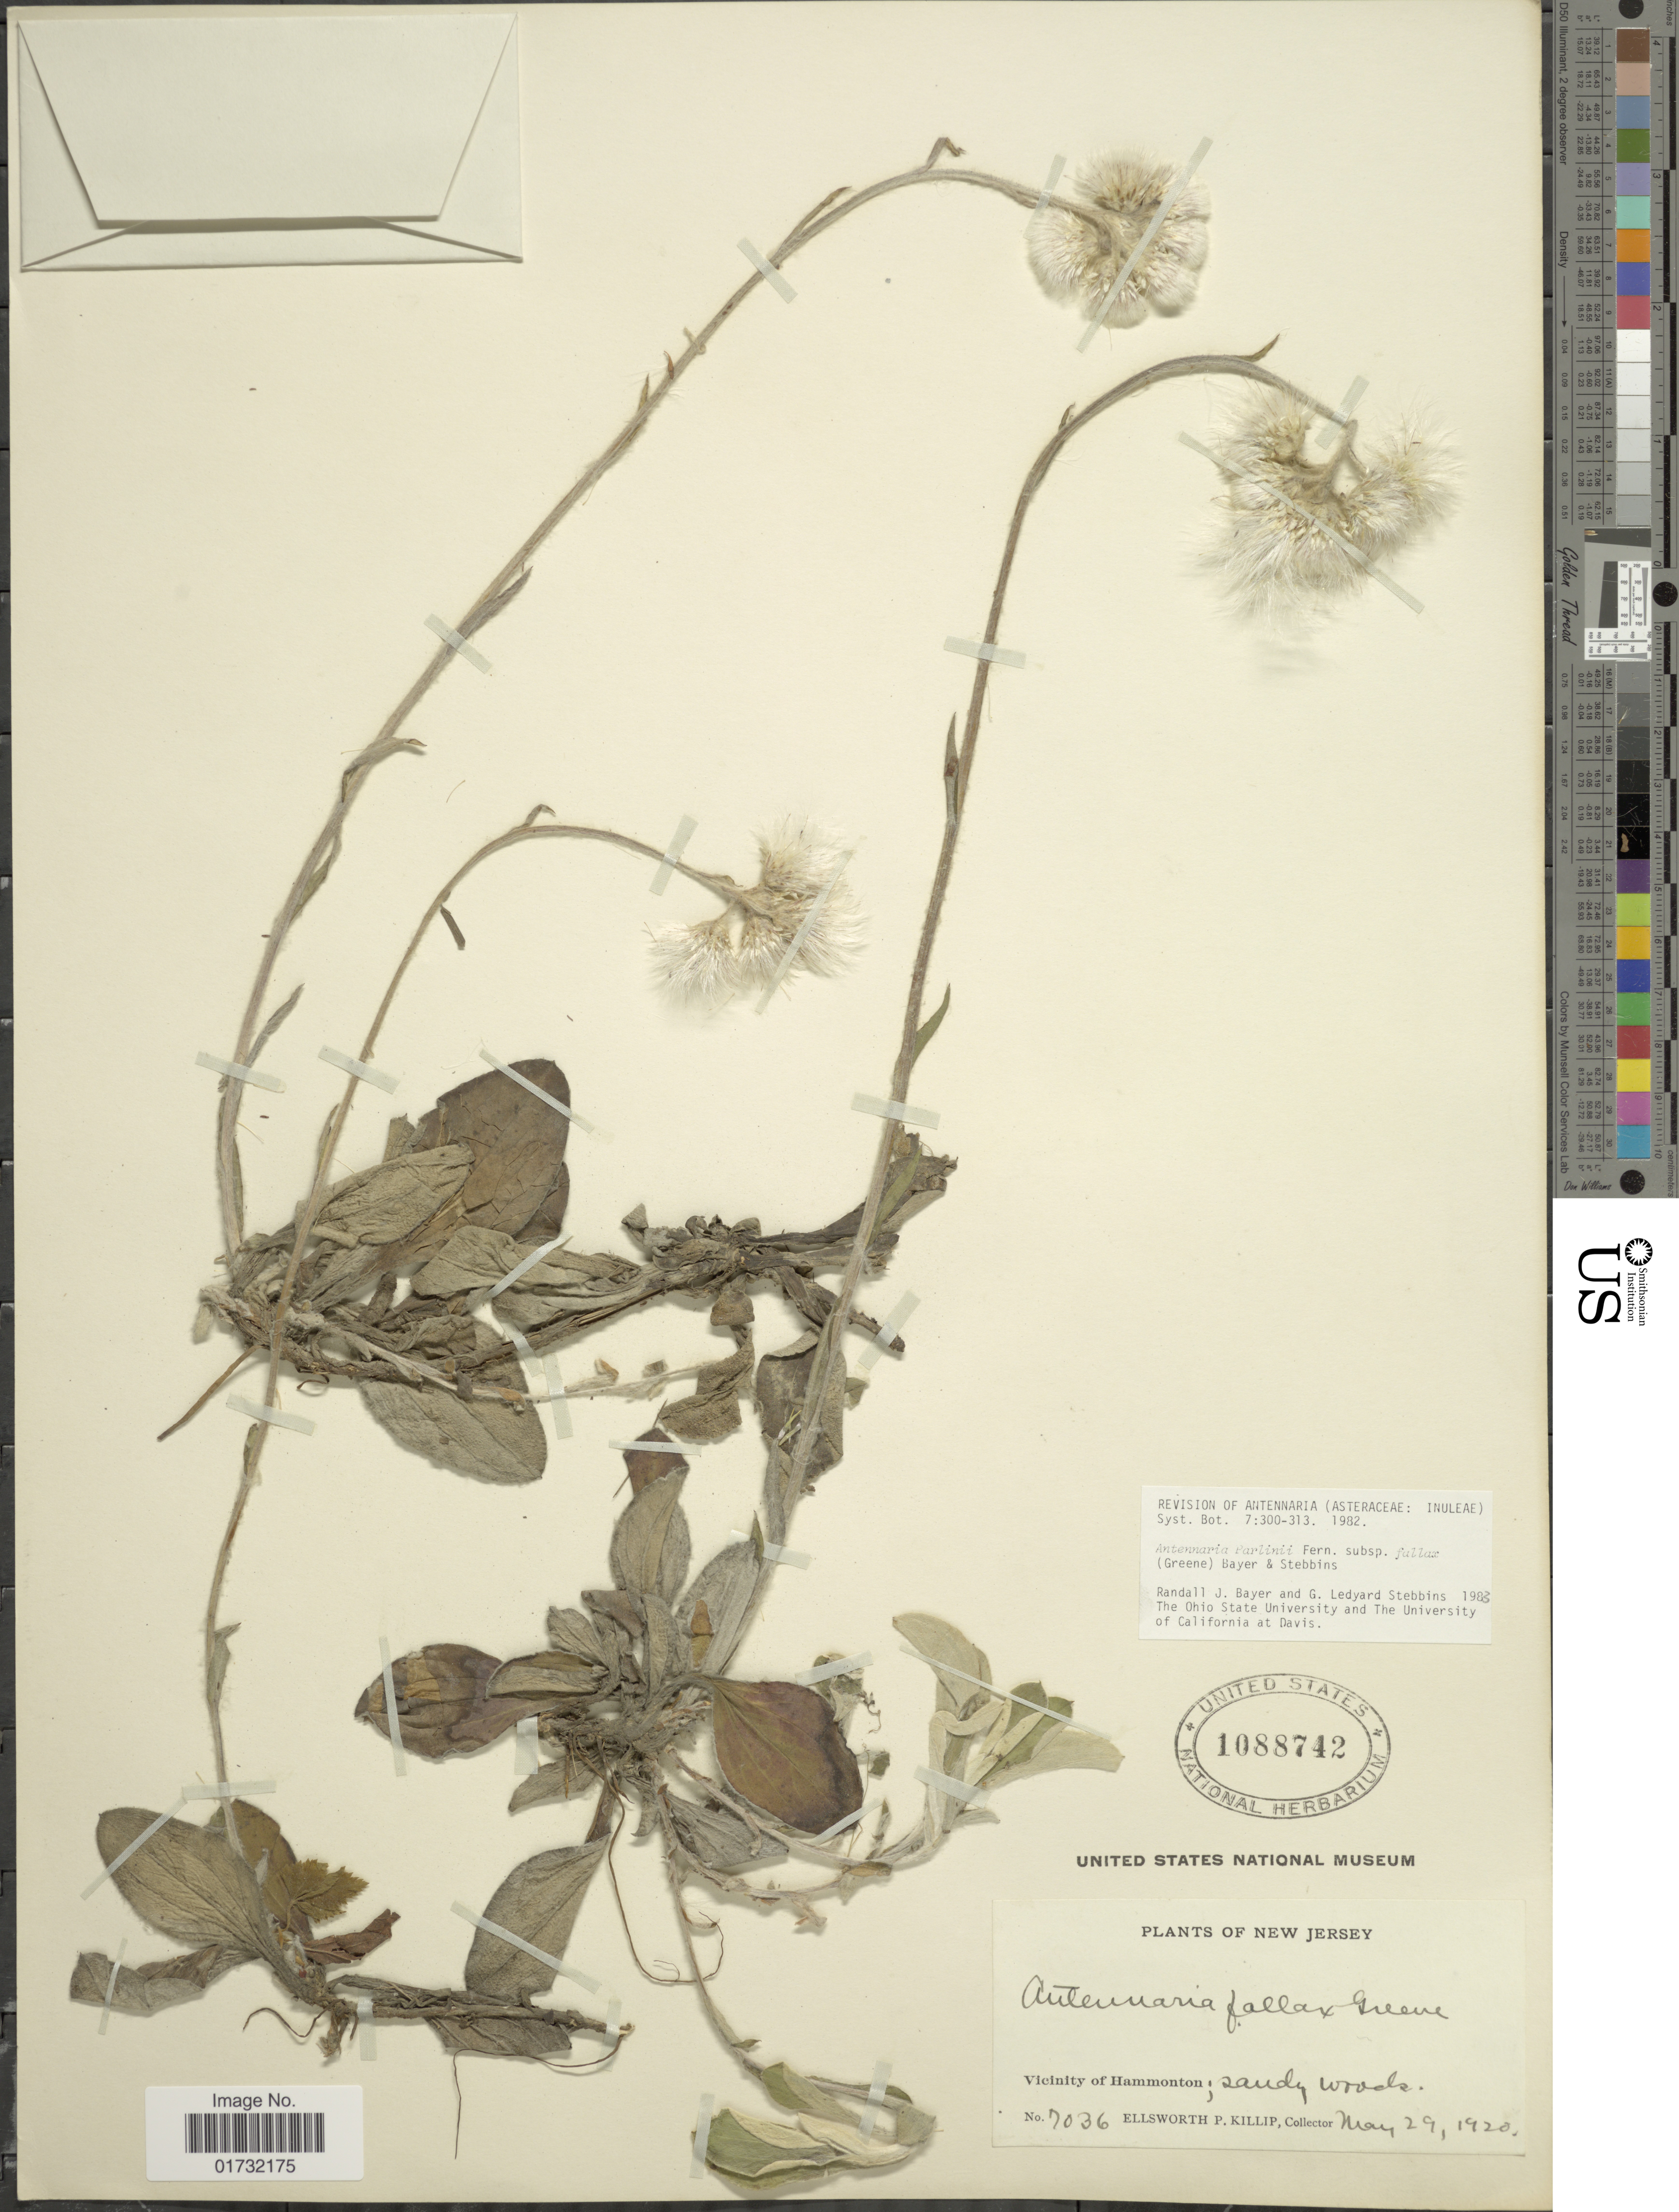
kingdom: Plantae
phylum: Tracheophyta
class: Magnoliopsida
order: Asterales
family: Asteraceae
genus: Antennaria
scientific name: Antennaria parlinii subsp. fallax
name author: (Greene) R.J. Bayer & Stebbins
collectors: E. P. Killip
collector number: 7036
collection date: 1920-05-29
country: United States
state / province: New Jersey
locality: Vicinity of Hammonton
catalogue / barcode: US 1088742